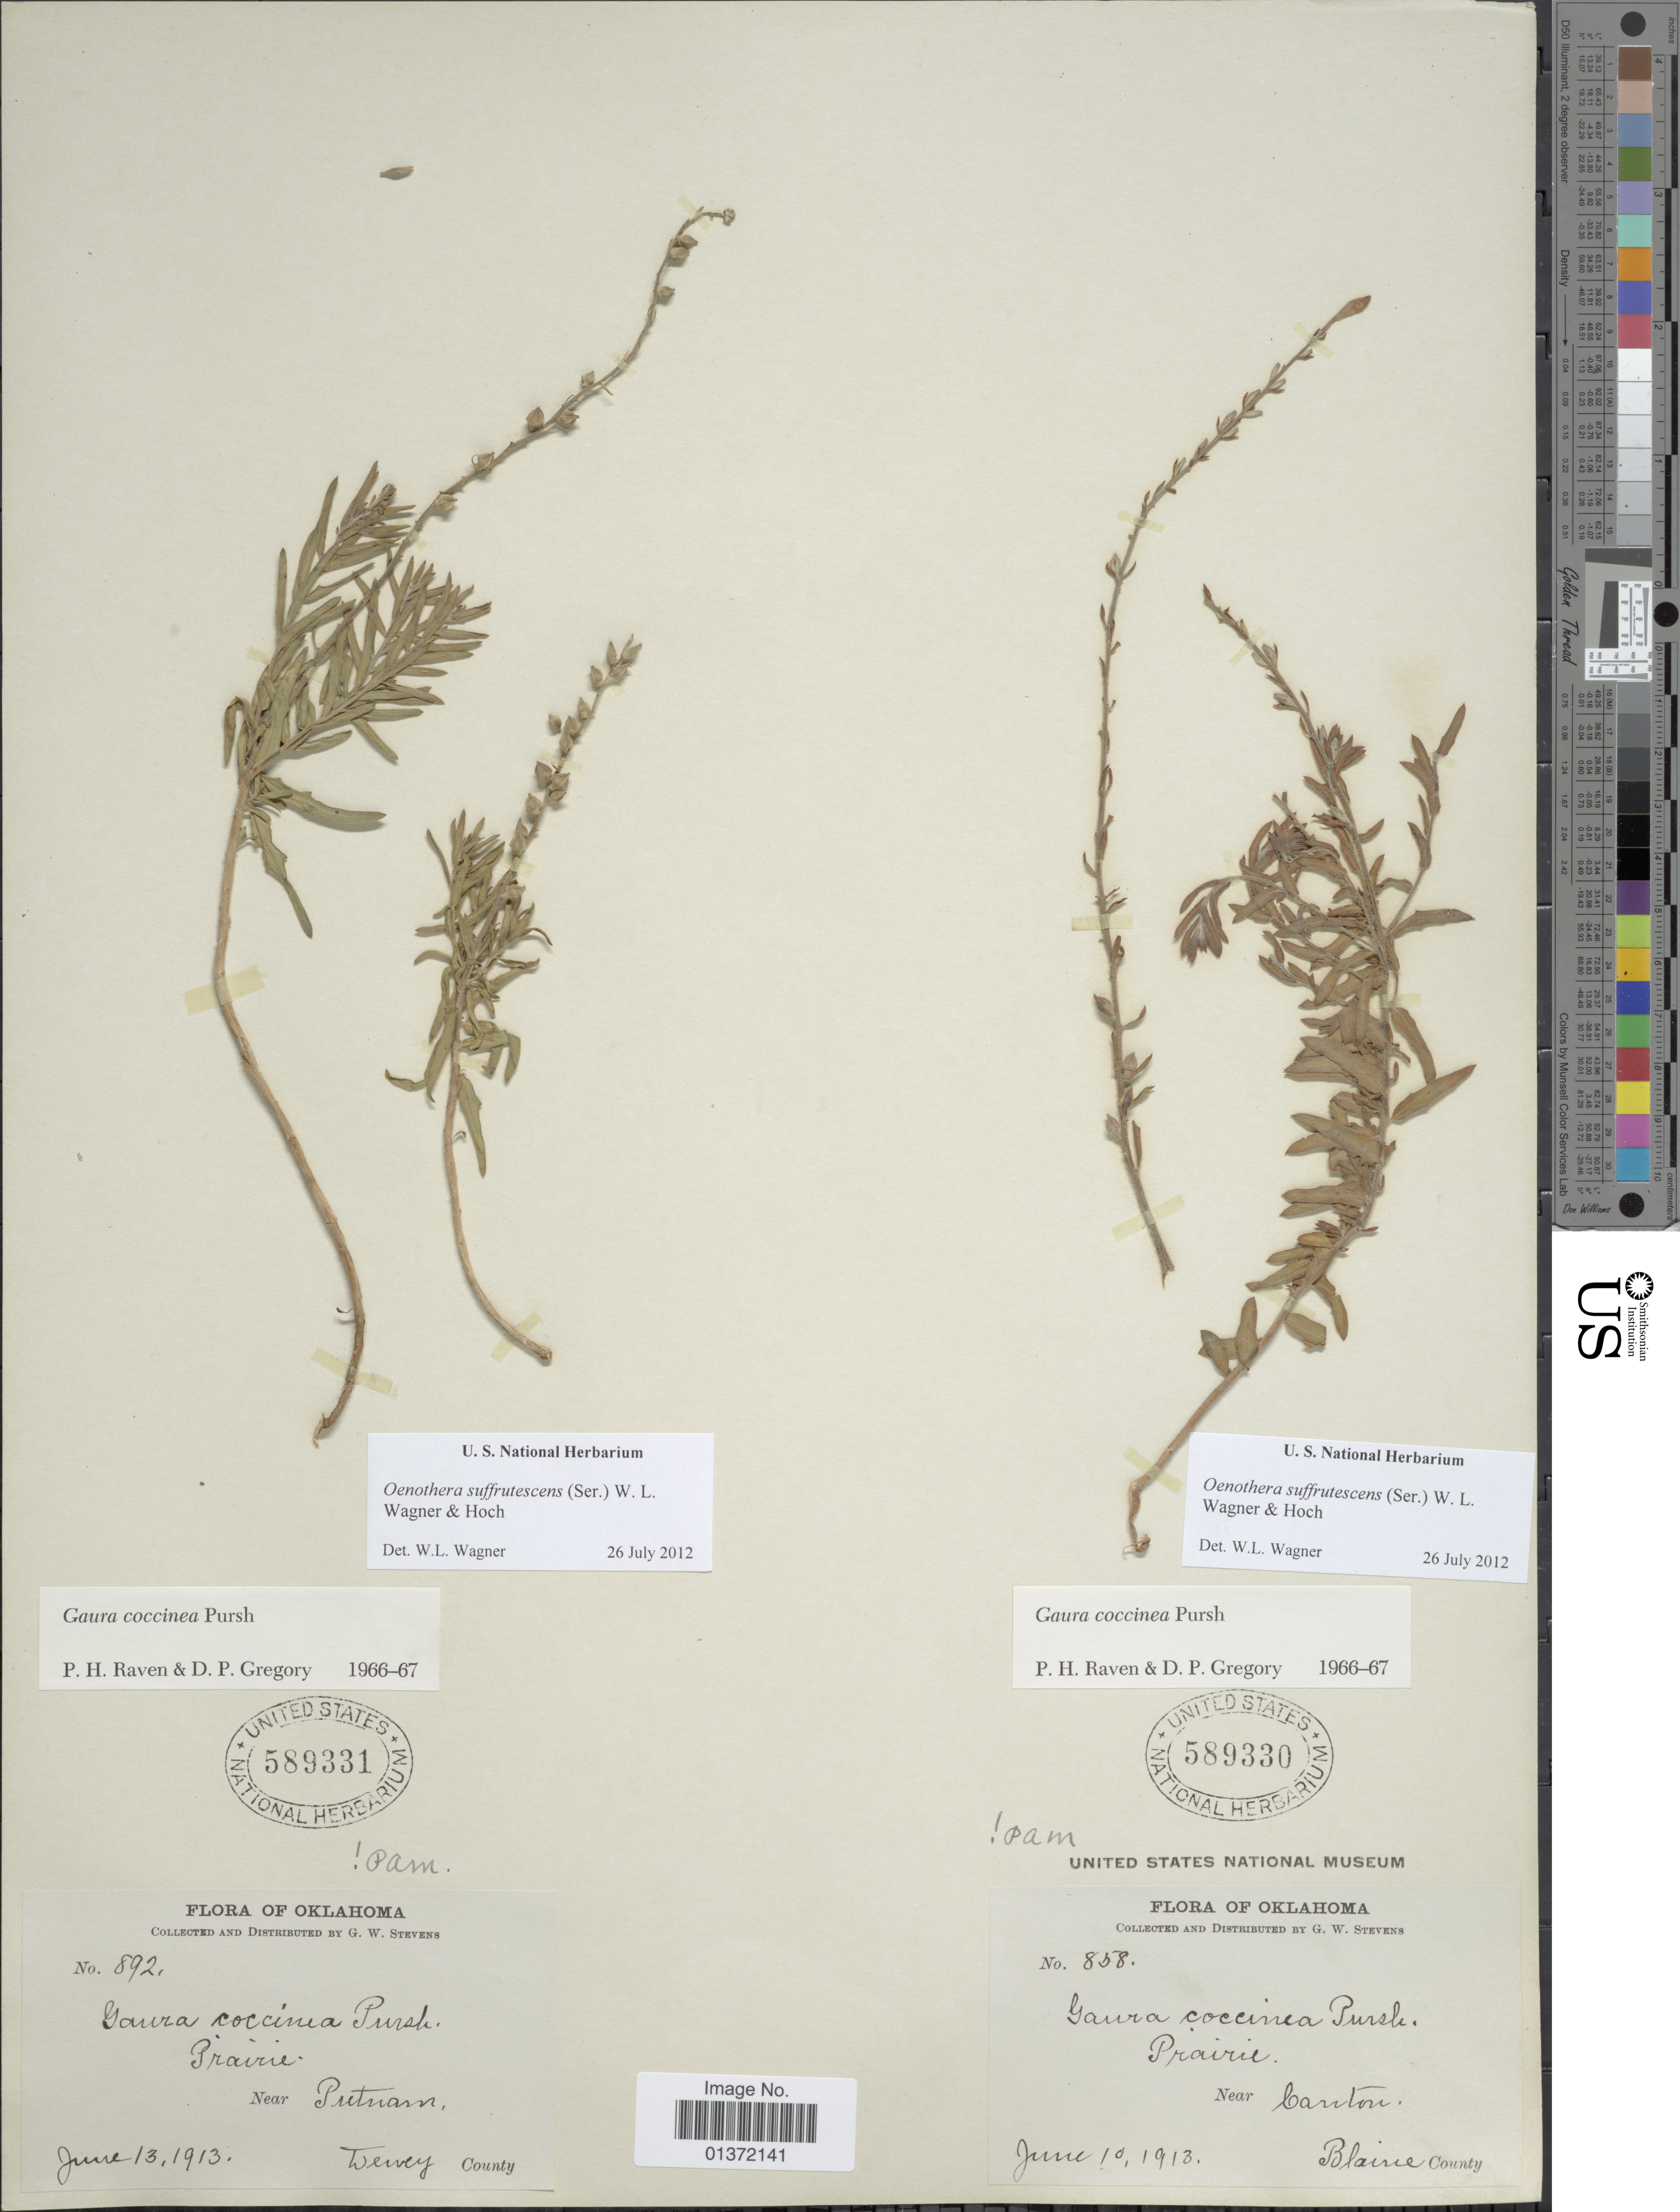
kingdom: Plantae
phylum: Tracheophyta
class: Magnoliopsida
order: Myrtales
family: Onagraceae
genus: Oenothera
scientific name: Oenothera suffrutescens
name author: (Ser.) W.L. Wagner & Hoch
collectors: G. W. Stevens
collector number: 892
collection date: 1913-06-13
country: United States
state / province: Oklahoma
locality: Near Putnam, Dewey County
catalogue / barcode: US 589331-2